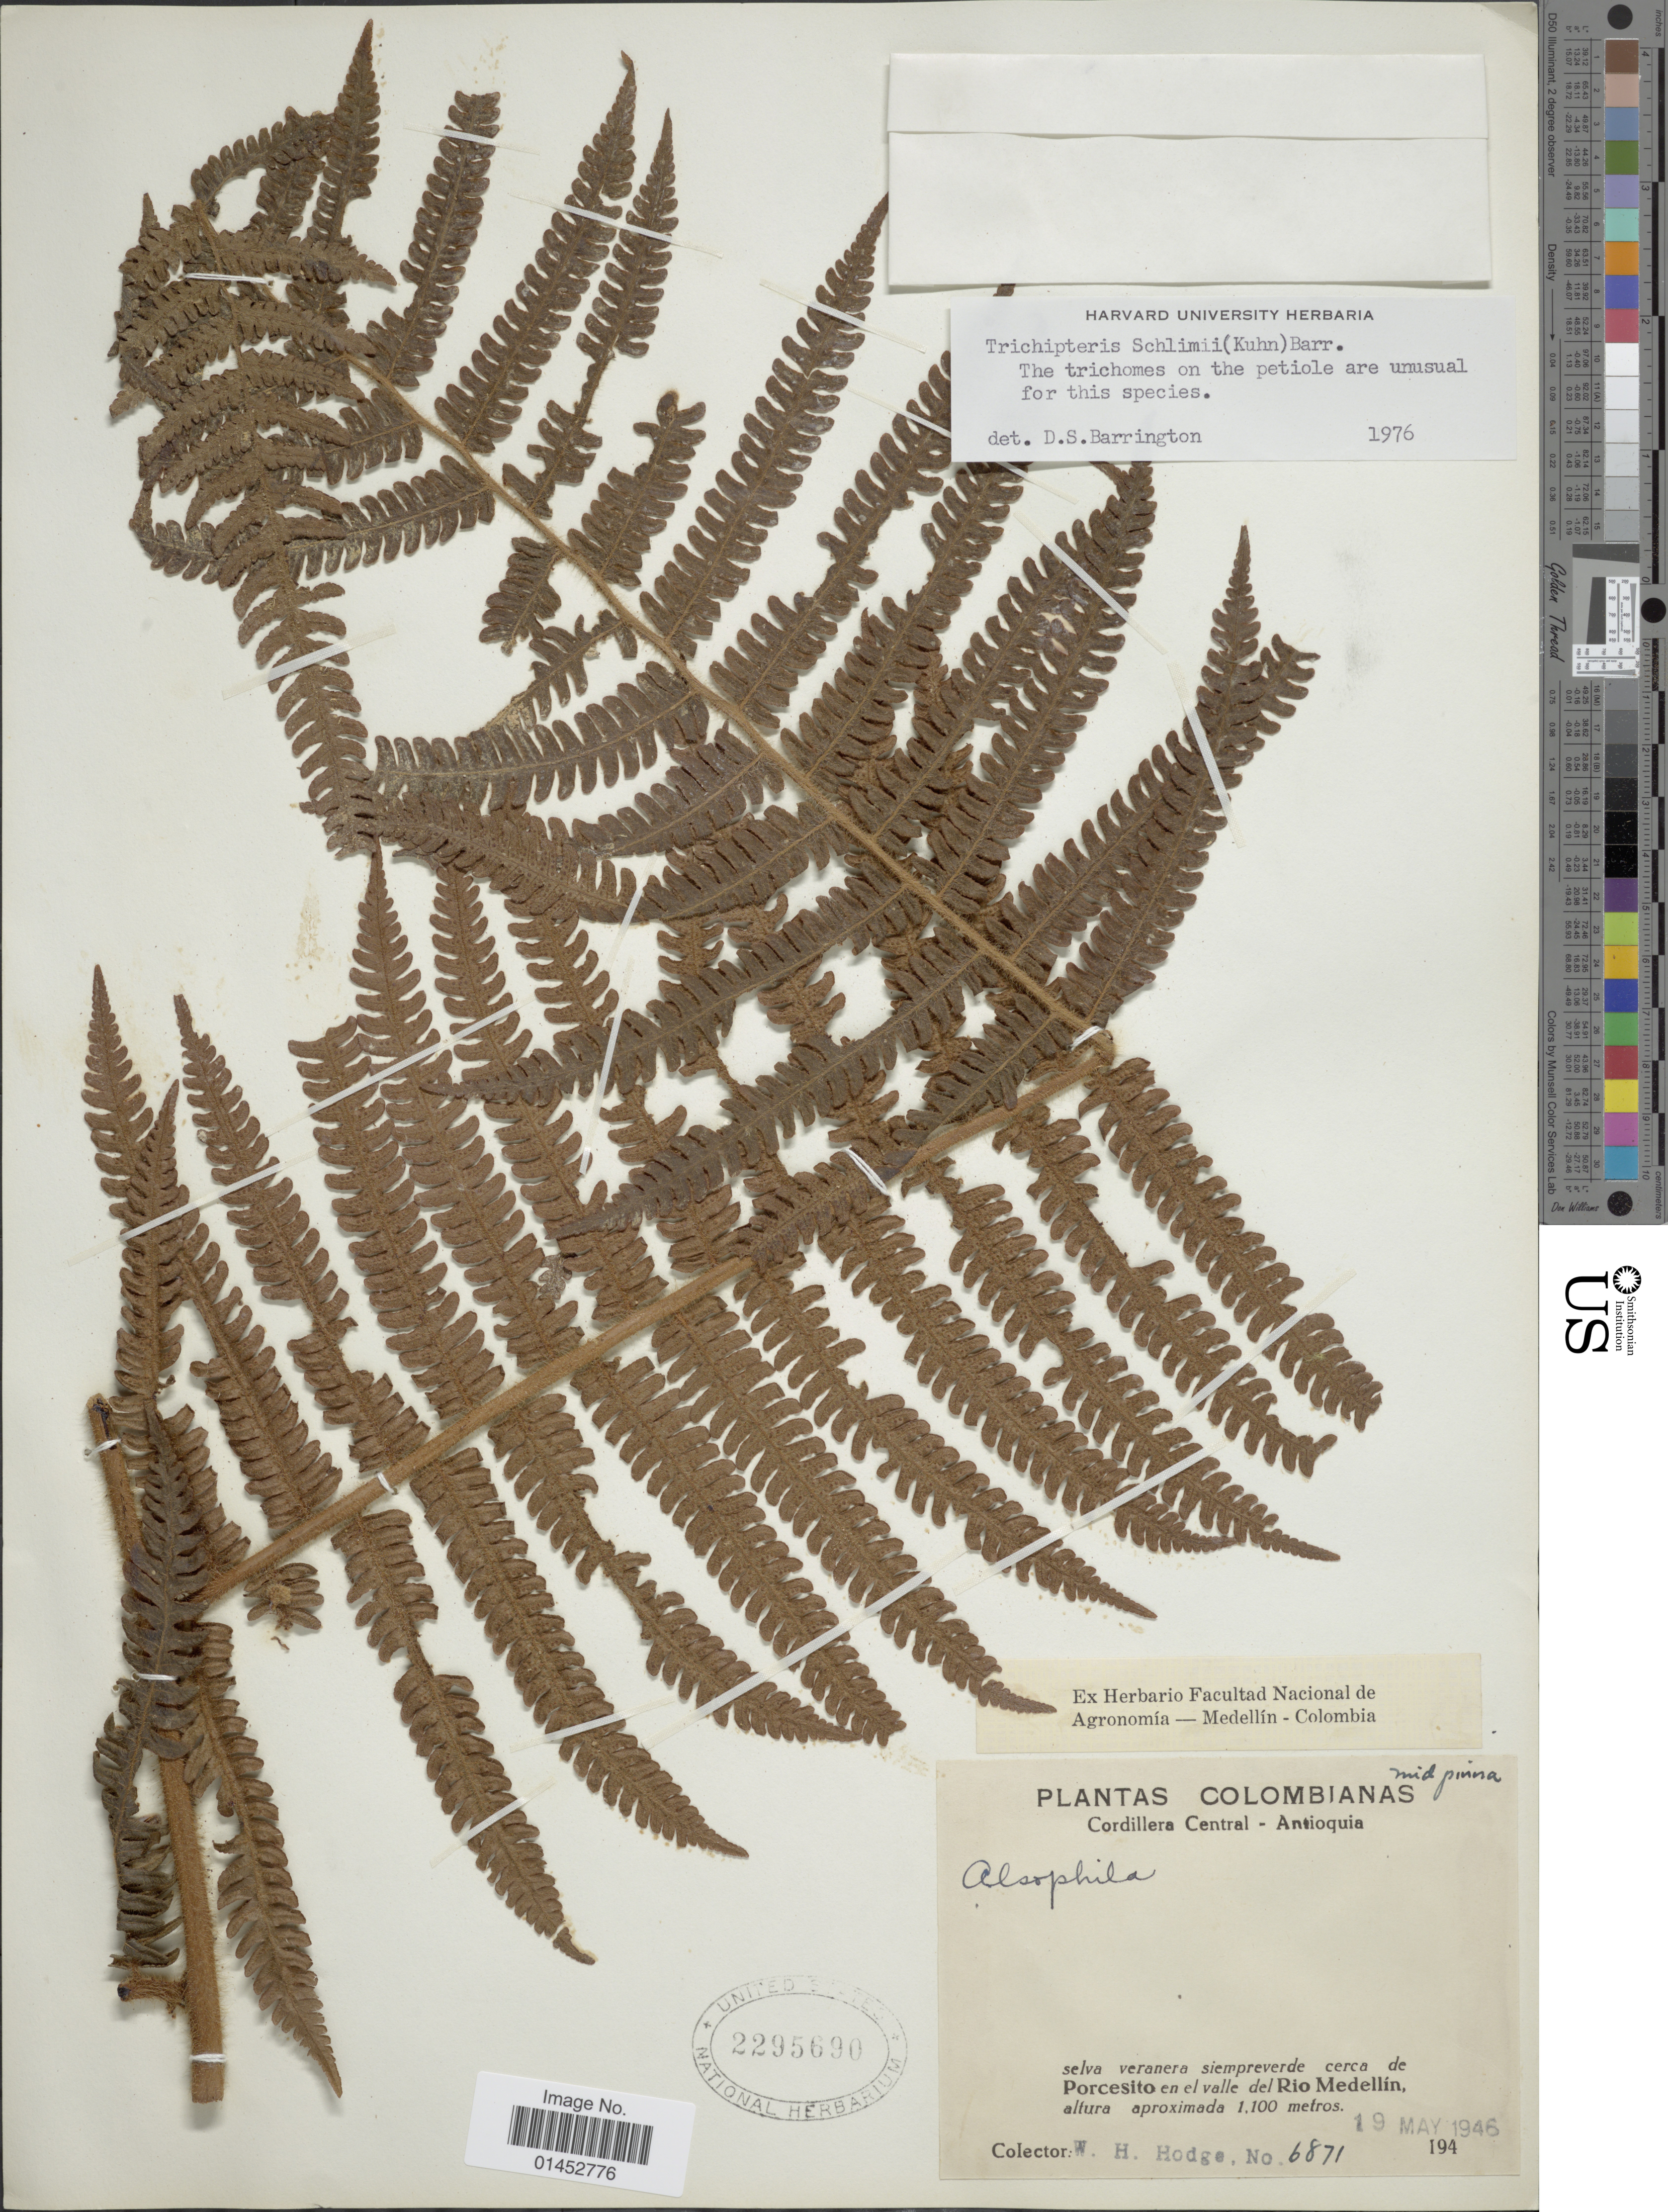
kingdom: Plantae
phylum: Tracheophyta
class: Polypodiopsida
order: Cyatheales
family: Cyatheaceae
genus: Cyathea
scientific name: Cyathea schlimii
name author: (Kuhn) Domin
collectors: W. Hodge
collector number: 6871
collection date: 1946-05-19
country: Colombia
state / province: Antioquia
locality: Cordillera Central, selva veranera siempreverde cerca de Porcesito en el valle del Rio Medellin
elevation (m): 1100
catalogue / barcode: US 2295690